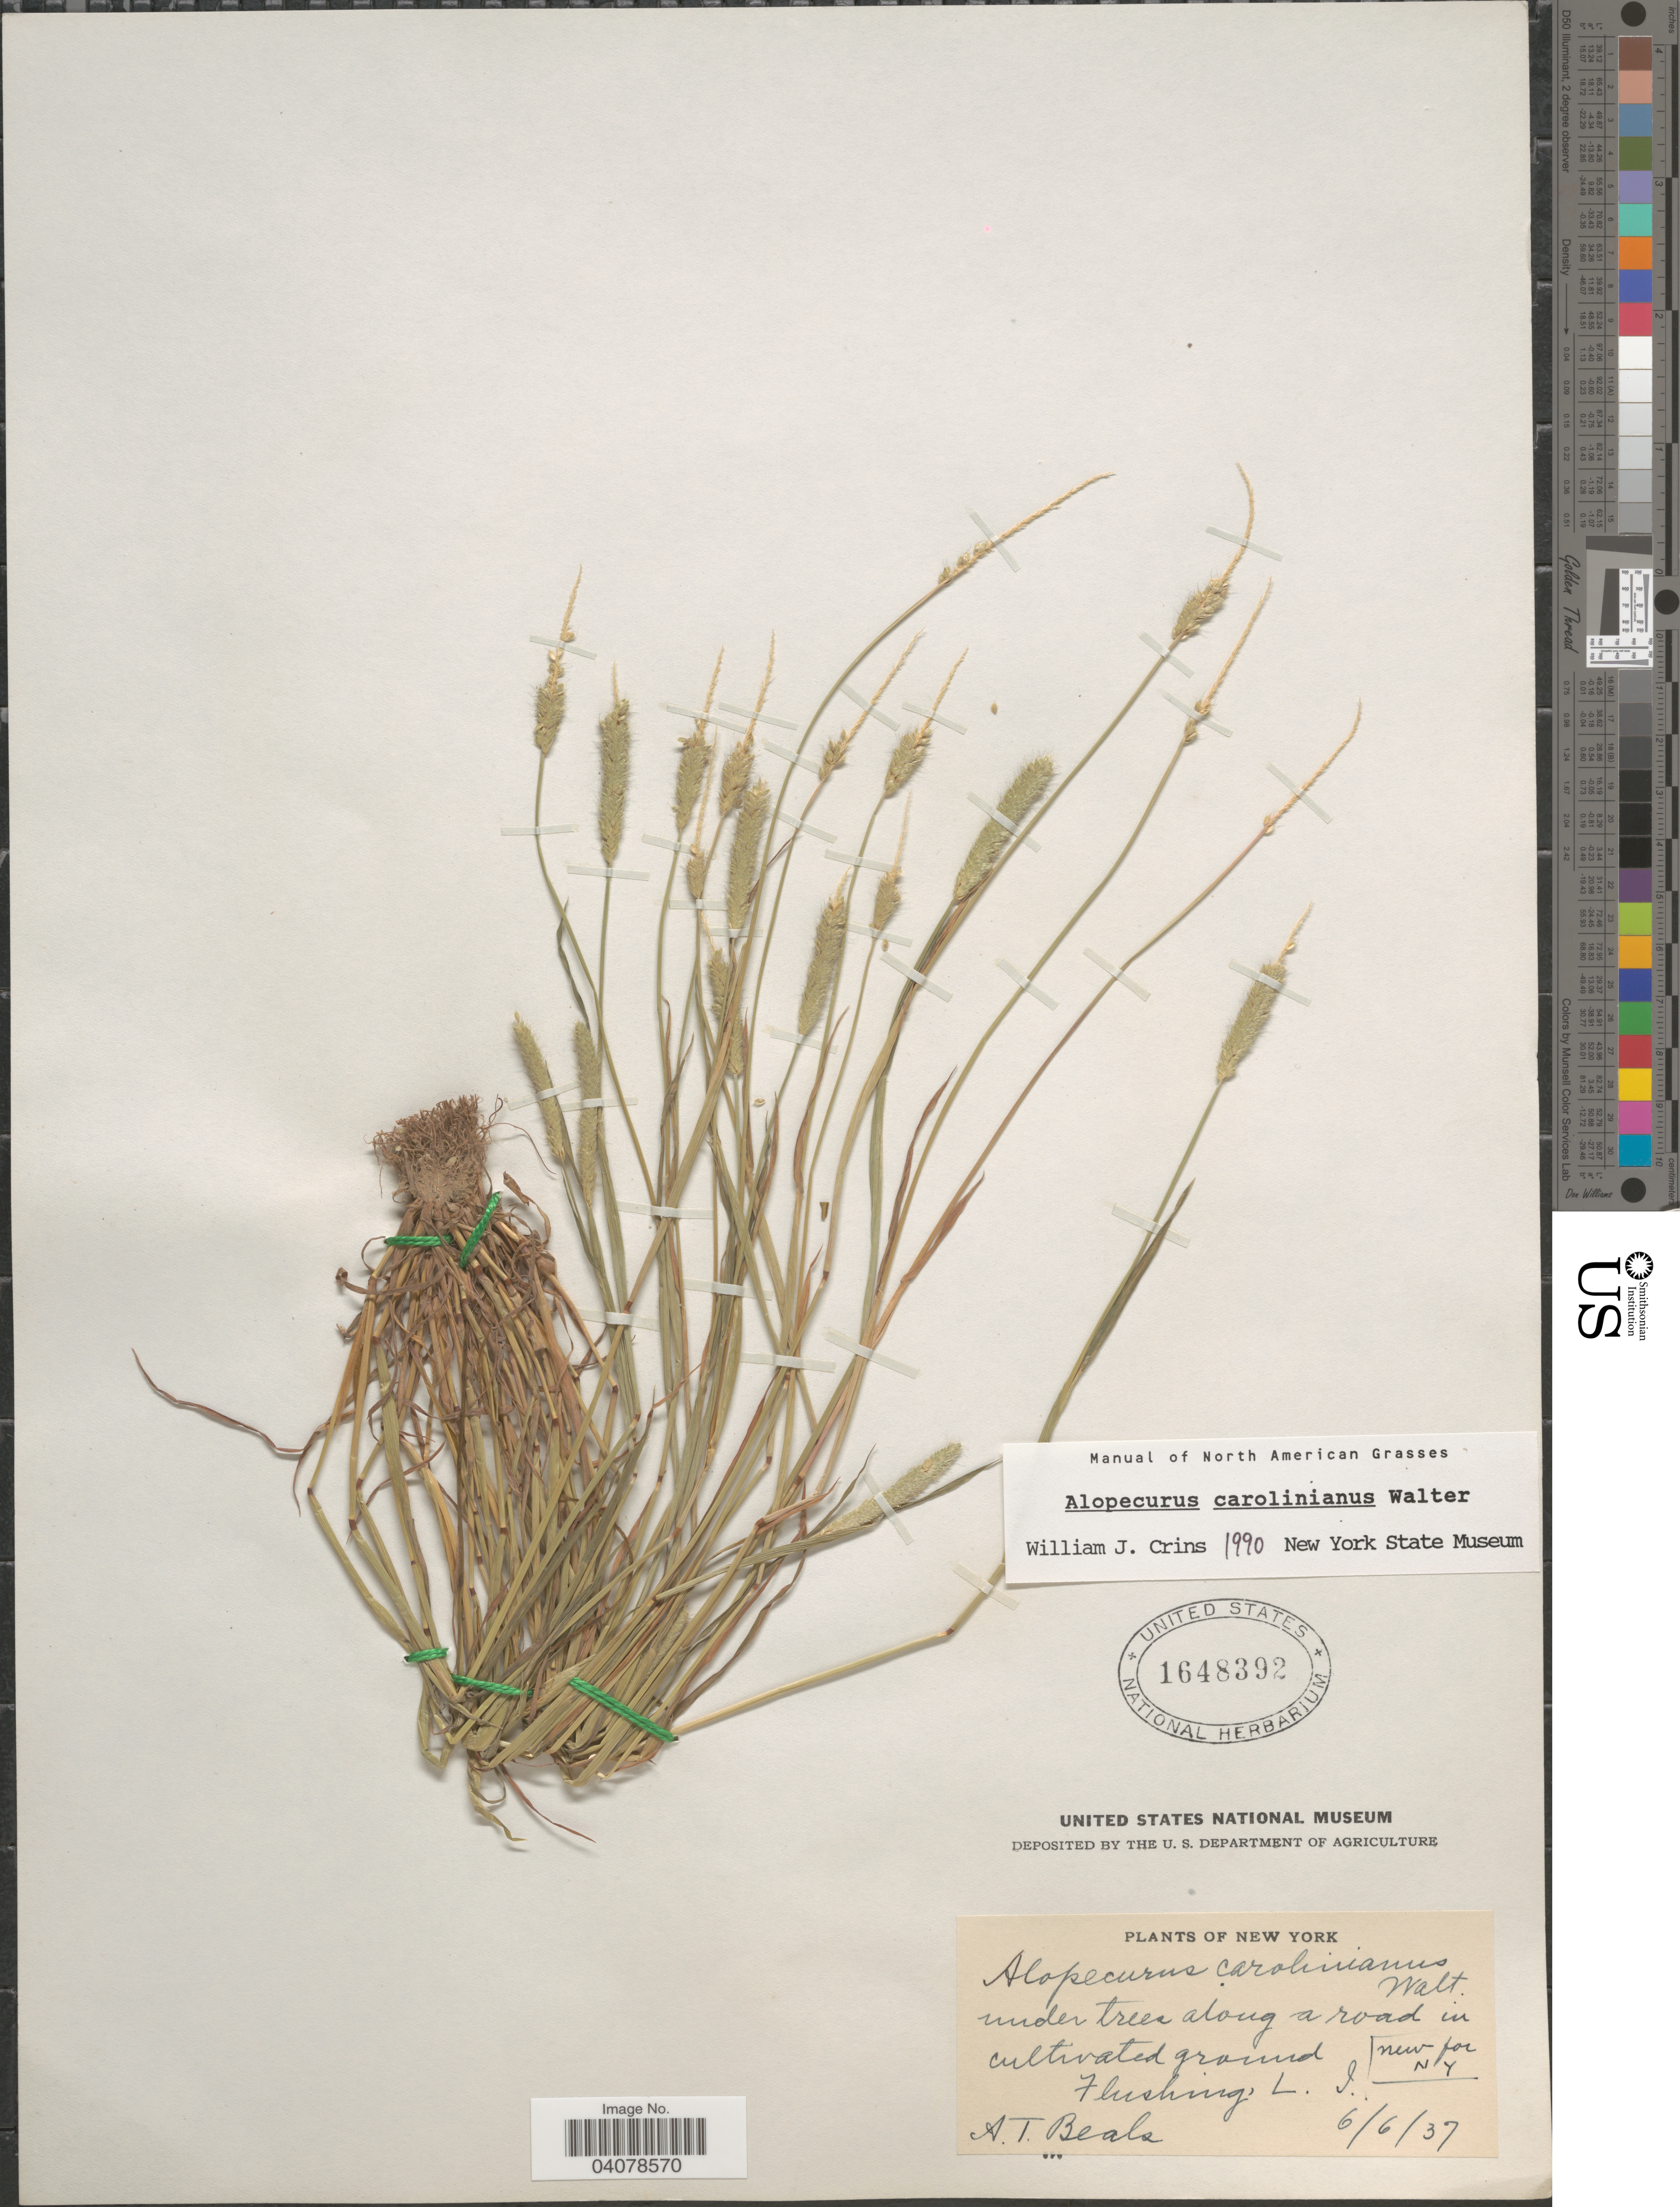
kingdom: Plantae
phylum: Tracheophyta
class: Liliopsida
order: Poales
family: Poaceae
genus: Alopecurus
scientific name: Alopecurus carolinianus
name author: Walter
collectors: A. T. Beals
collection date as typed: Transcribed d/m/y: 6/6/37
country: United States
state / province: New York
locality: Cultivated ground. Flushing, L. I.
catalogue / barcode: US 1648392